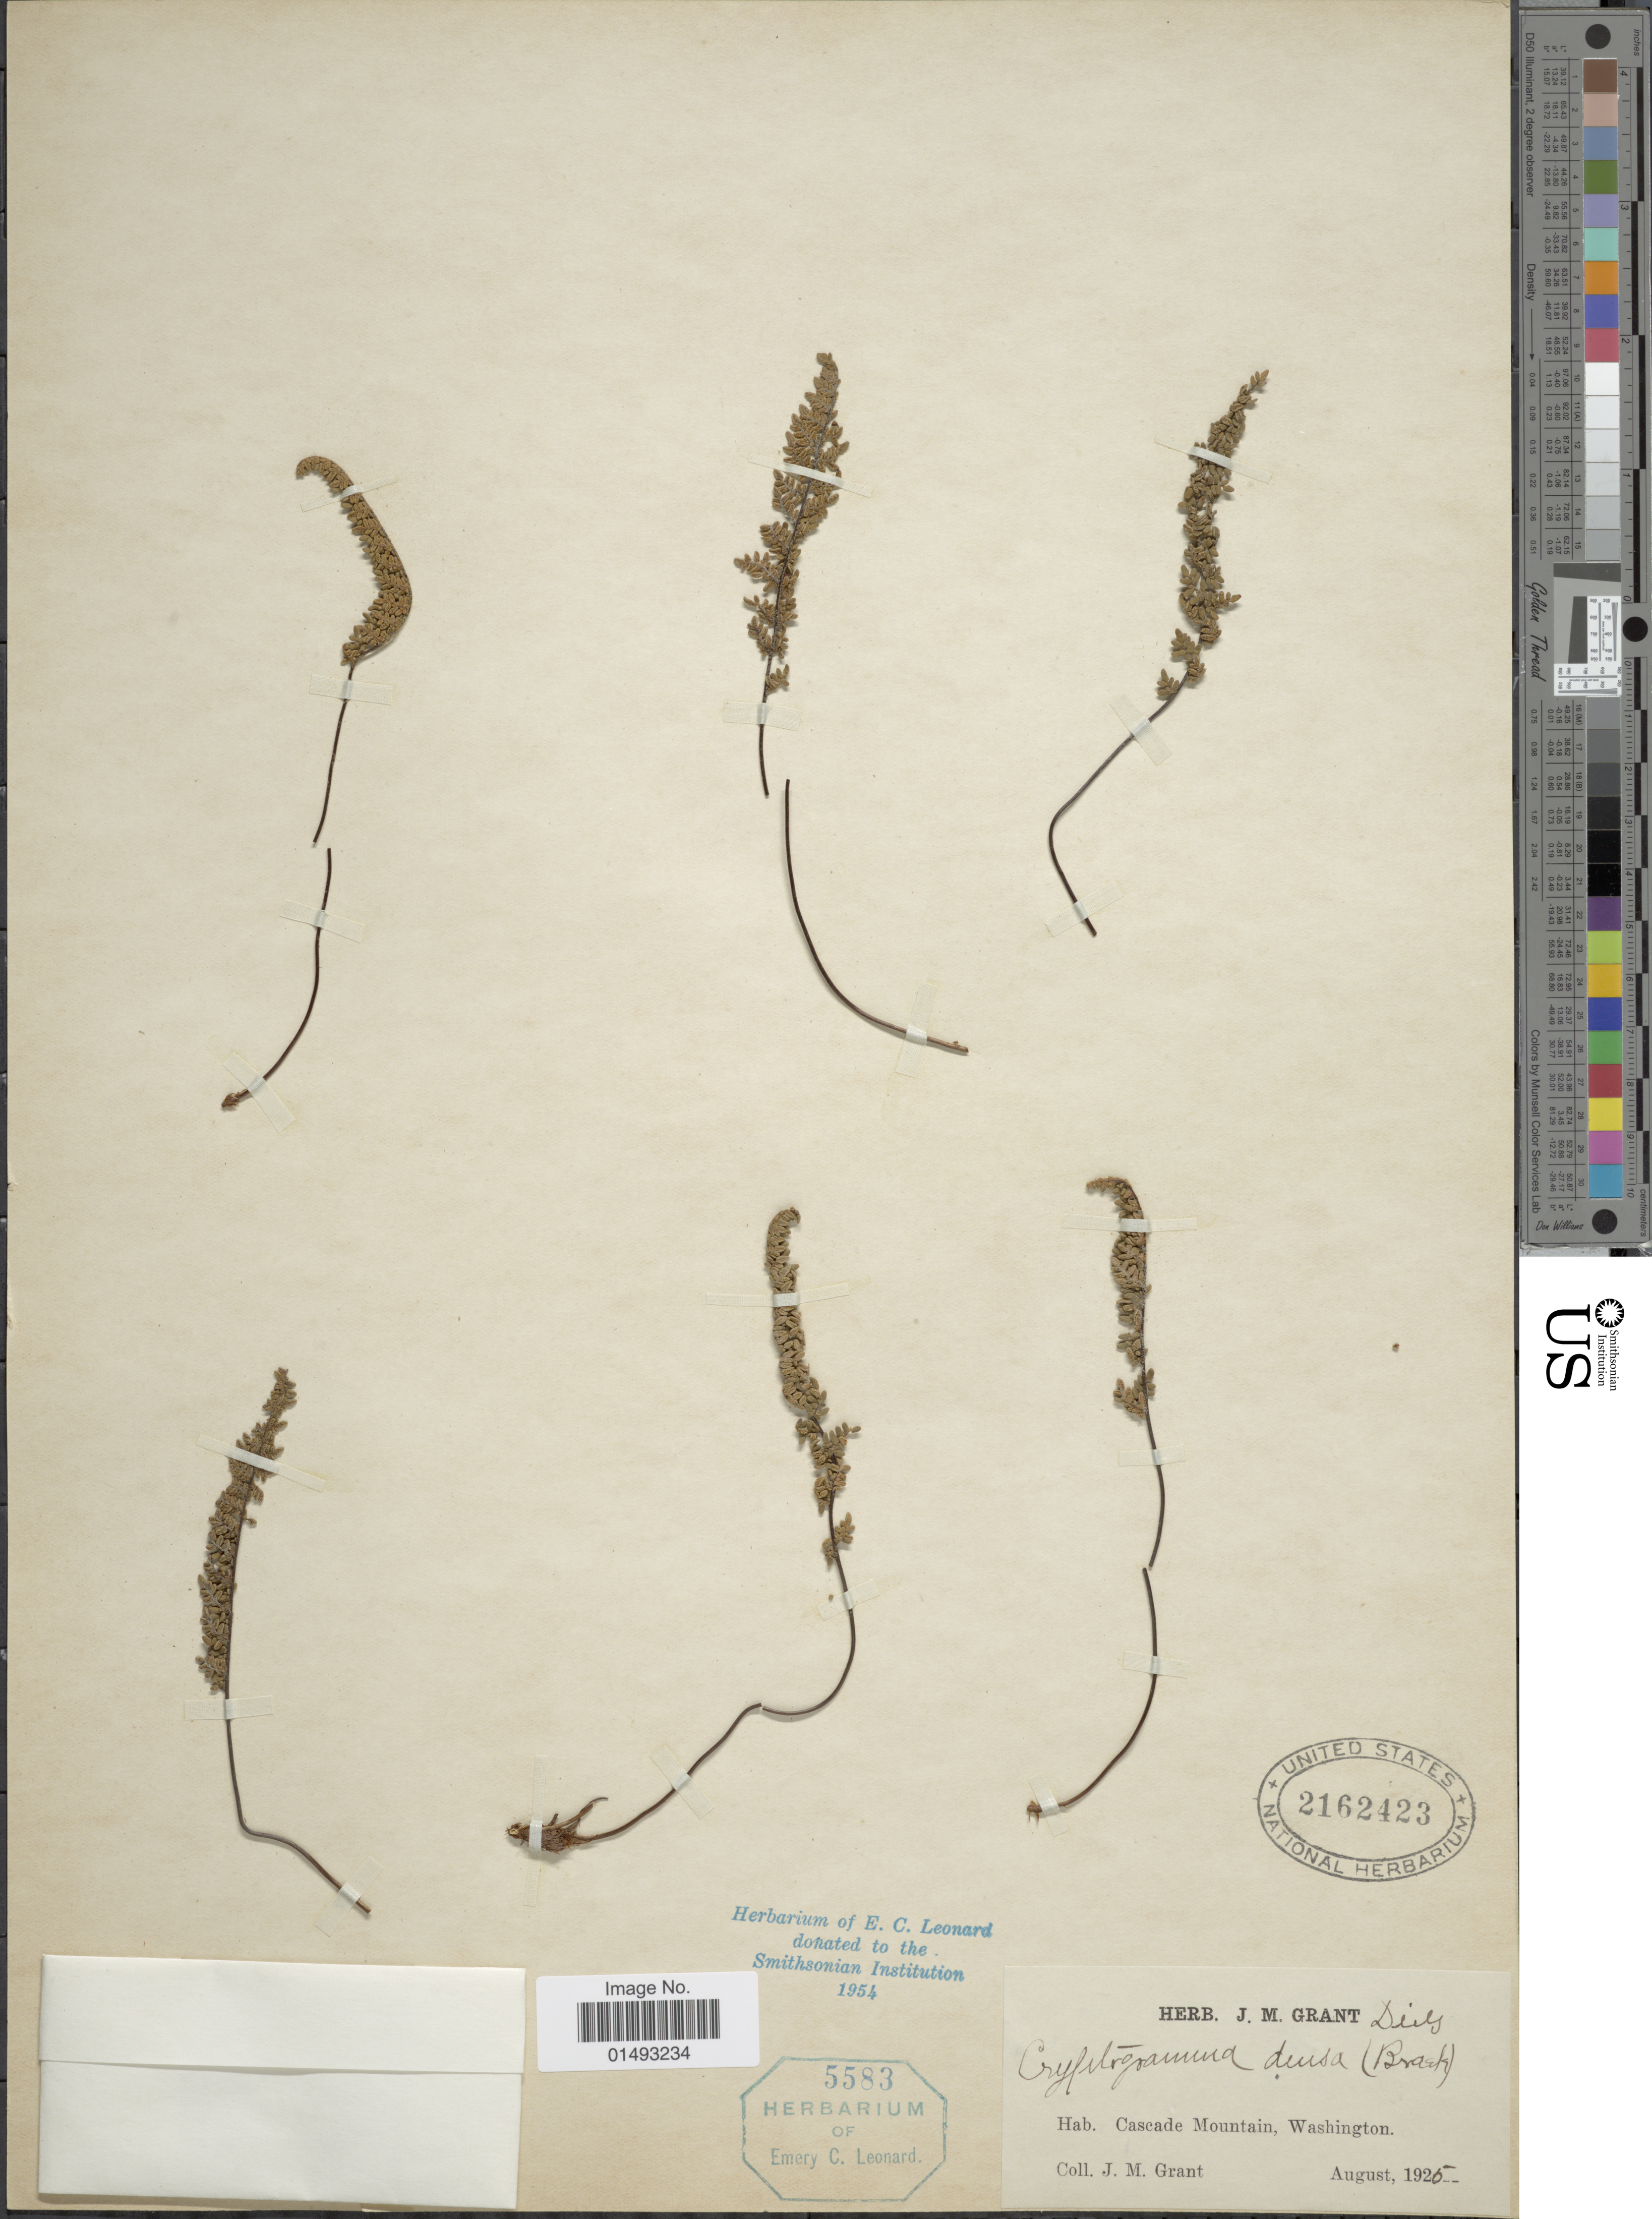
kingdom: Plantae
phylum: Tracheophyta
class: Polypodiopsida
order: Polypodiales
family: Pteridaceae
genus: Myriopteris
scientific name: Myriopteris gracillima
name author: (D.C. Eaton) J. Sm.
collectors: J. M. Grant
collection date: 1925-08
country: United States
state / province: Washington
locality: Cascade Mountain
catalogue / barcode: US 2162423